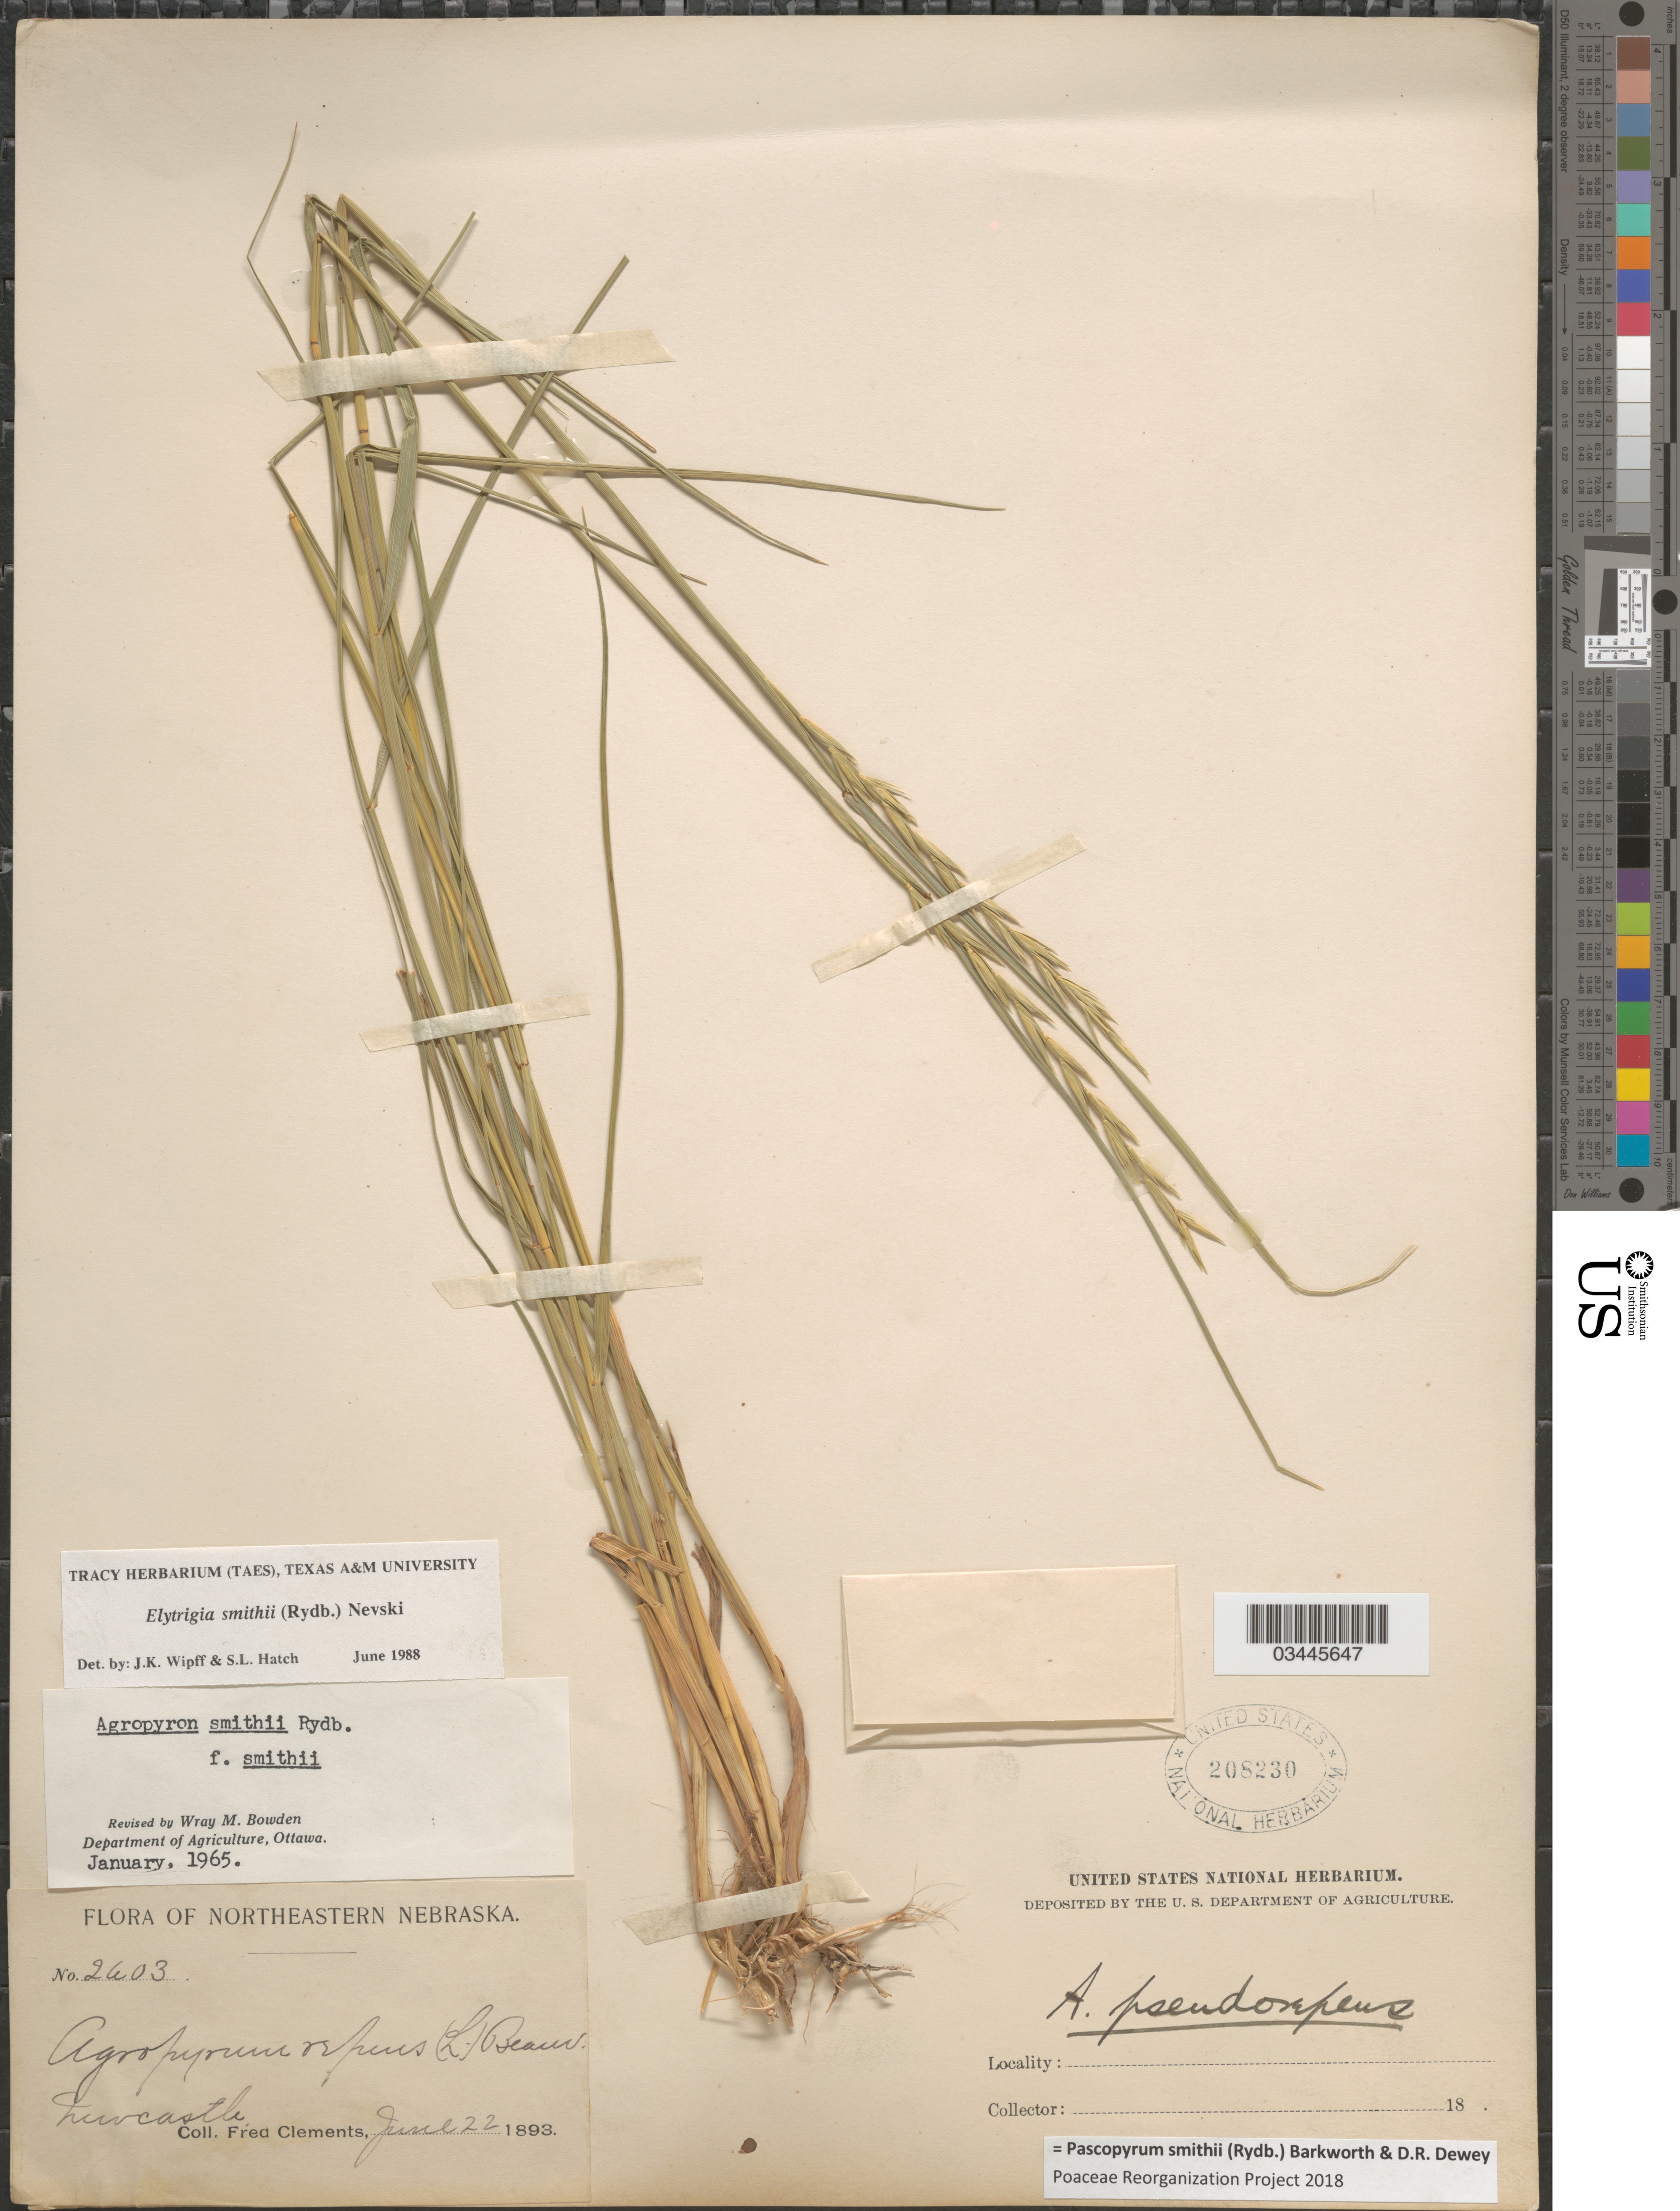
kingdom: Plantae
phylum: Tracheophyta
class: Liliopsida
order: Poales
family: Poaceae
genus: Pascopyrum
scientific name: Pascopyrum smithii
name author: (Rydb.) Barkworth & Dewey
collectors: F. E. Clements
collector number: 2603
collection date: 1893-06-22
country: United States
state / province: Nebraska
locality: Northeastern Nebraska. Newcastle.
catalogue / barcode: US 208230